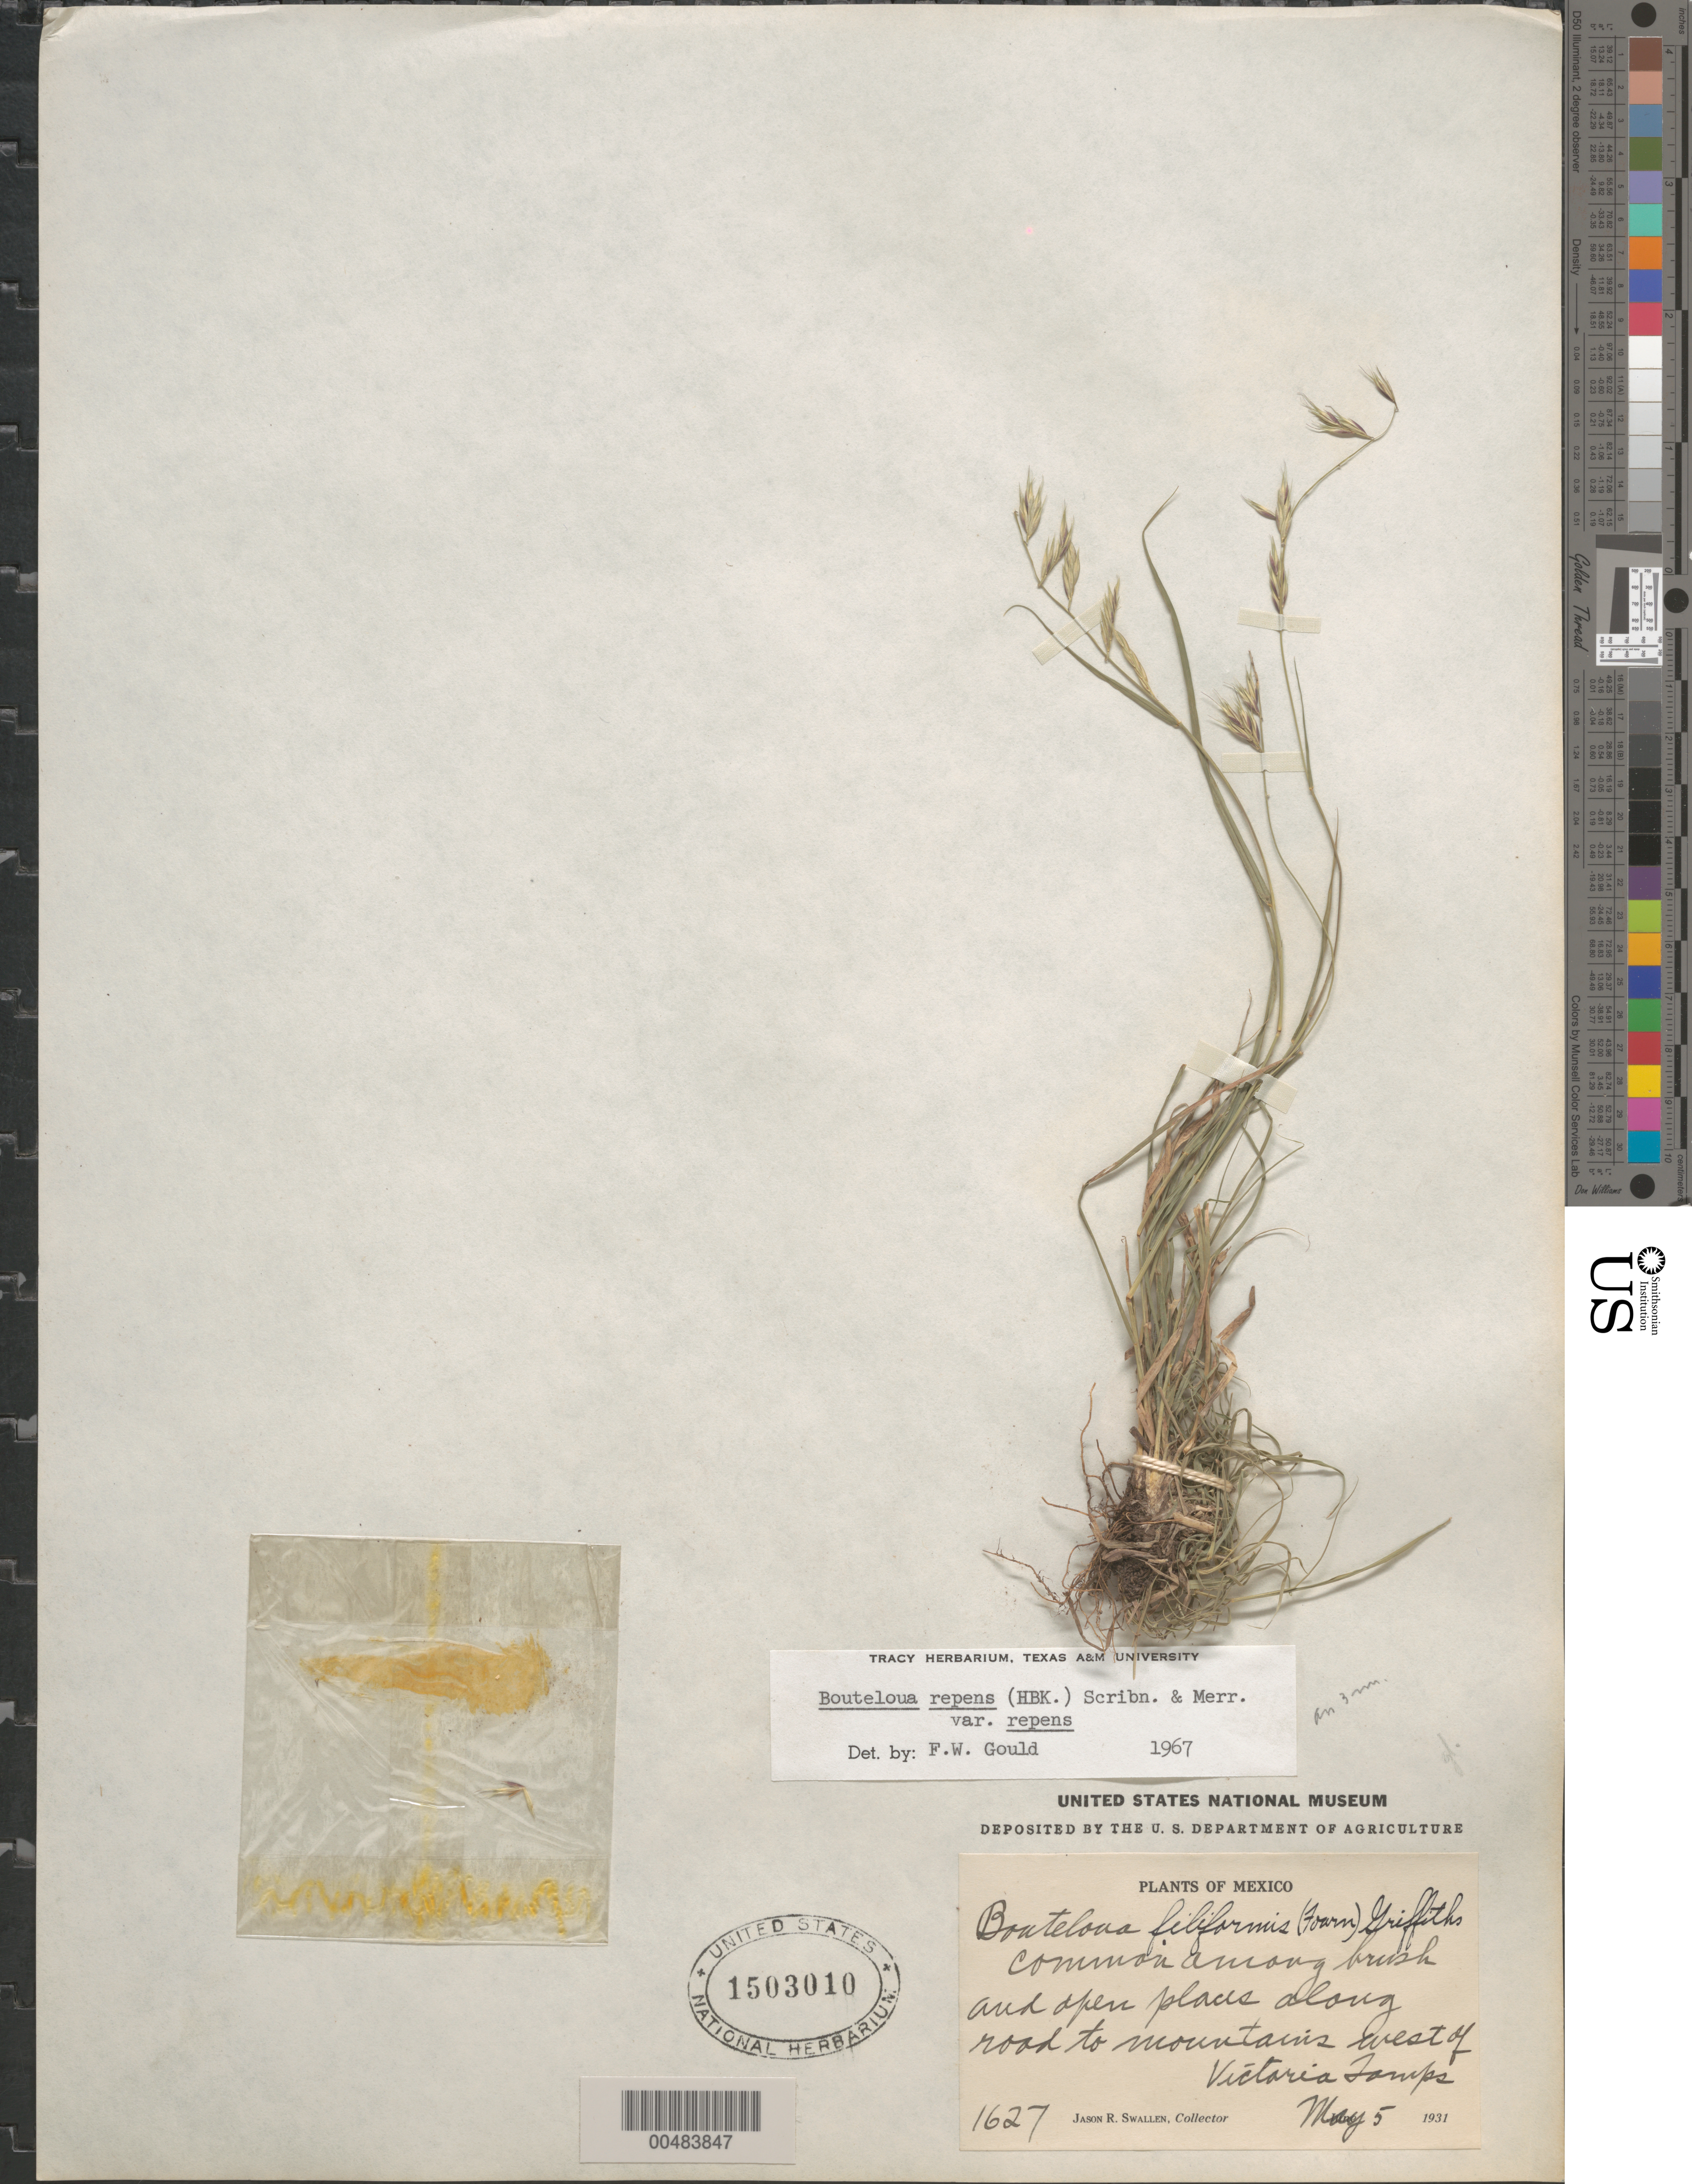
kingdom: Plantae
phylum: Tracheophyta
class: Liliopsida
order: Poales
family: Poaceae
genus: Bouteloua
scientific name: Bouteloua repens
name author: (Kunth) Scribn. & Merr.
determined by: Gould, F. W.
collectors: J. R. Swallen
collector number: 1627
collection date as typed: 5 May 1931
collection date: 1931-05-05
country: Mexico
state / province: Tamaulipas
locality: Along road to mountains W of Victoria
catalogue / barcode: US 1503010